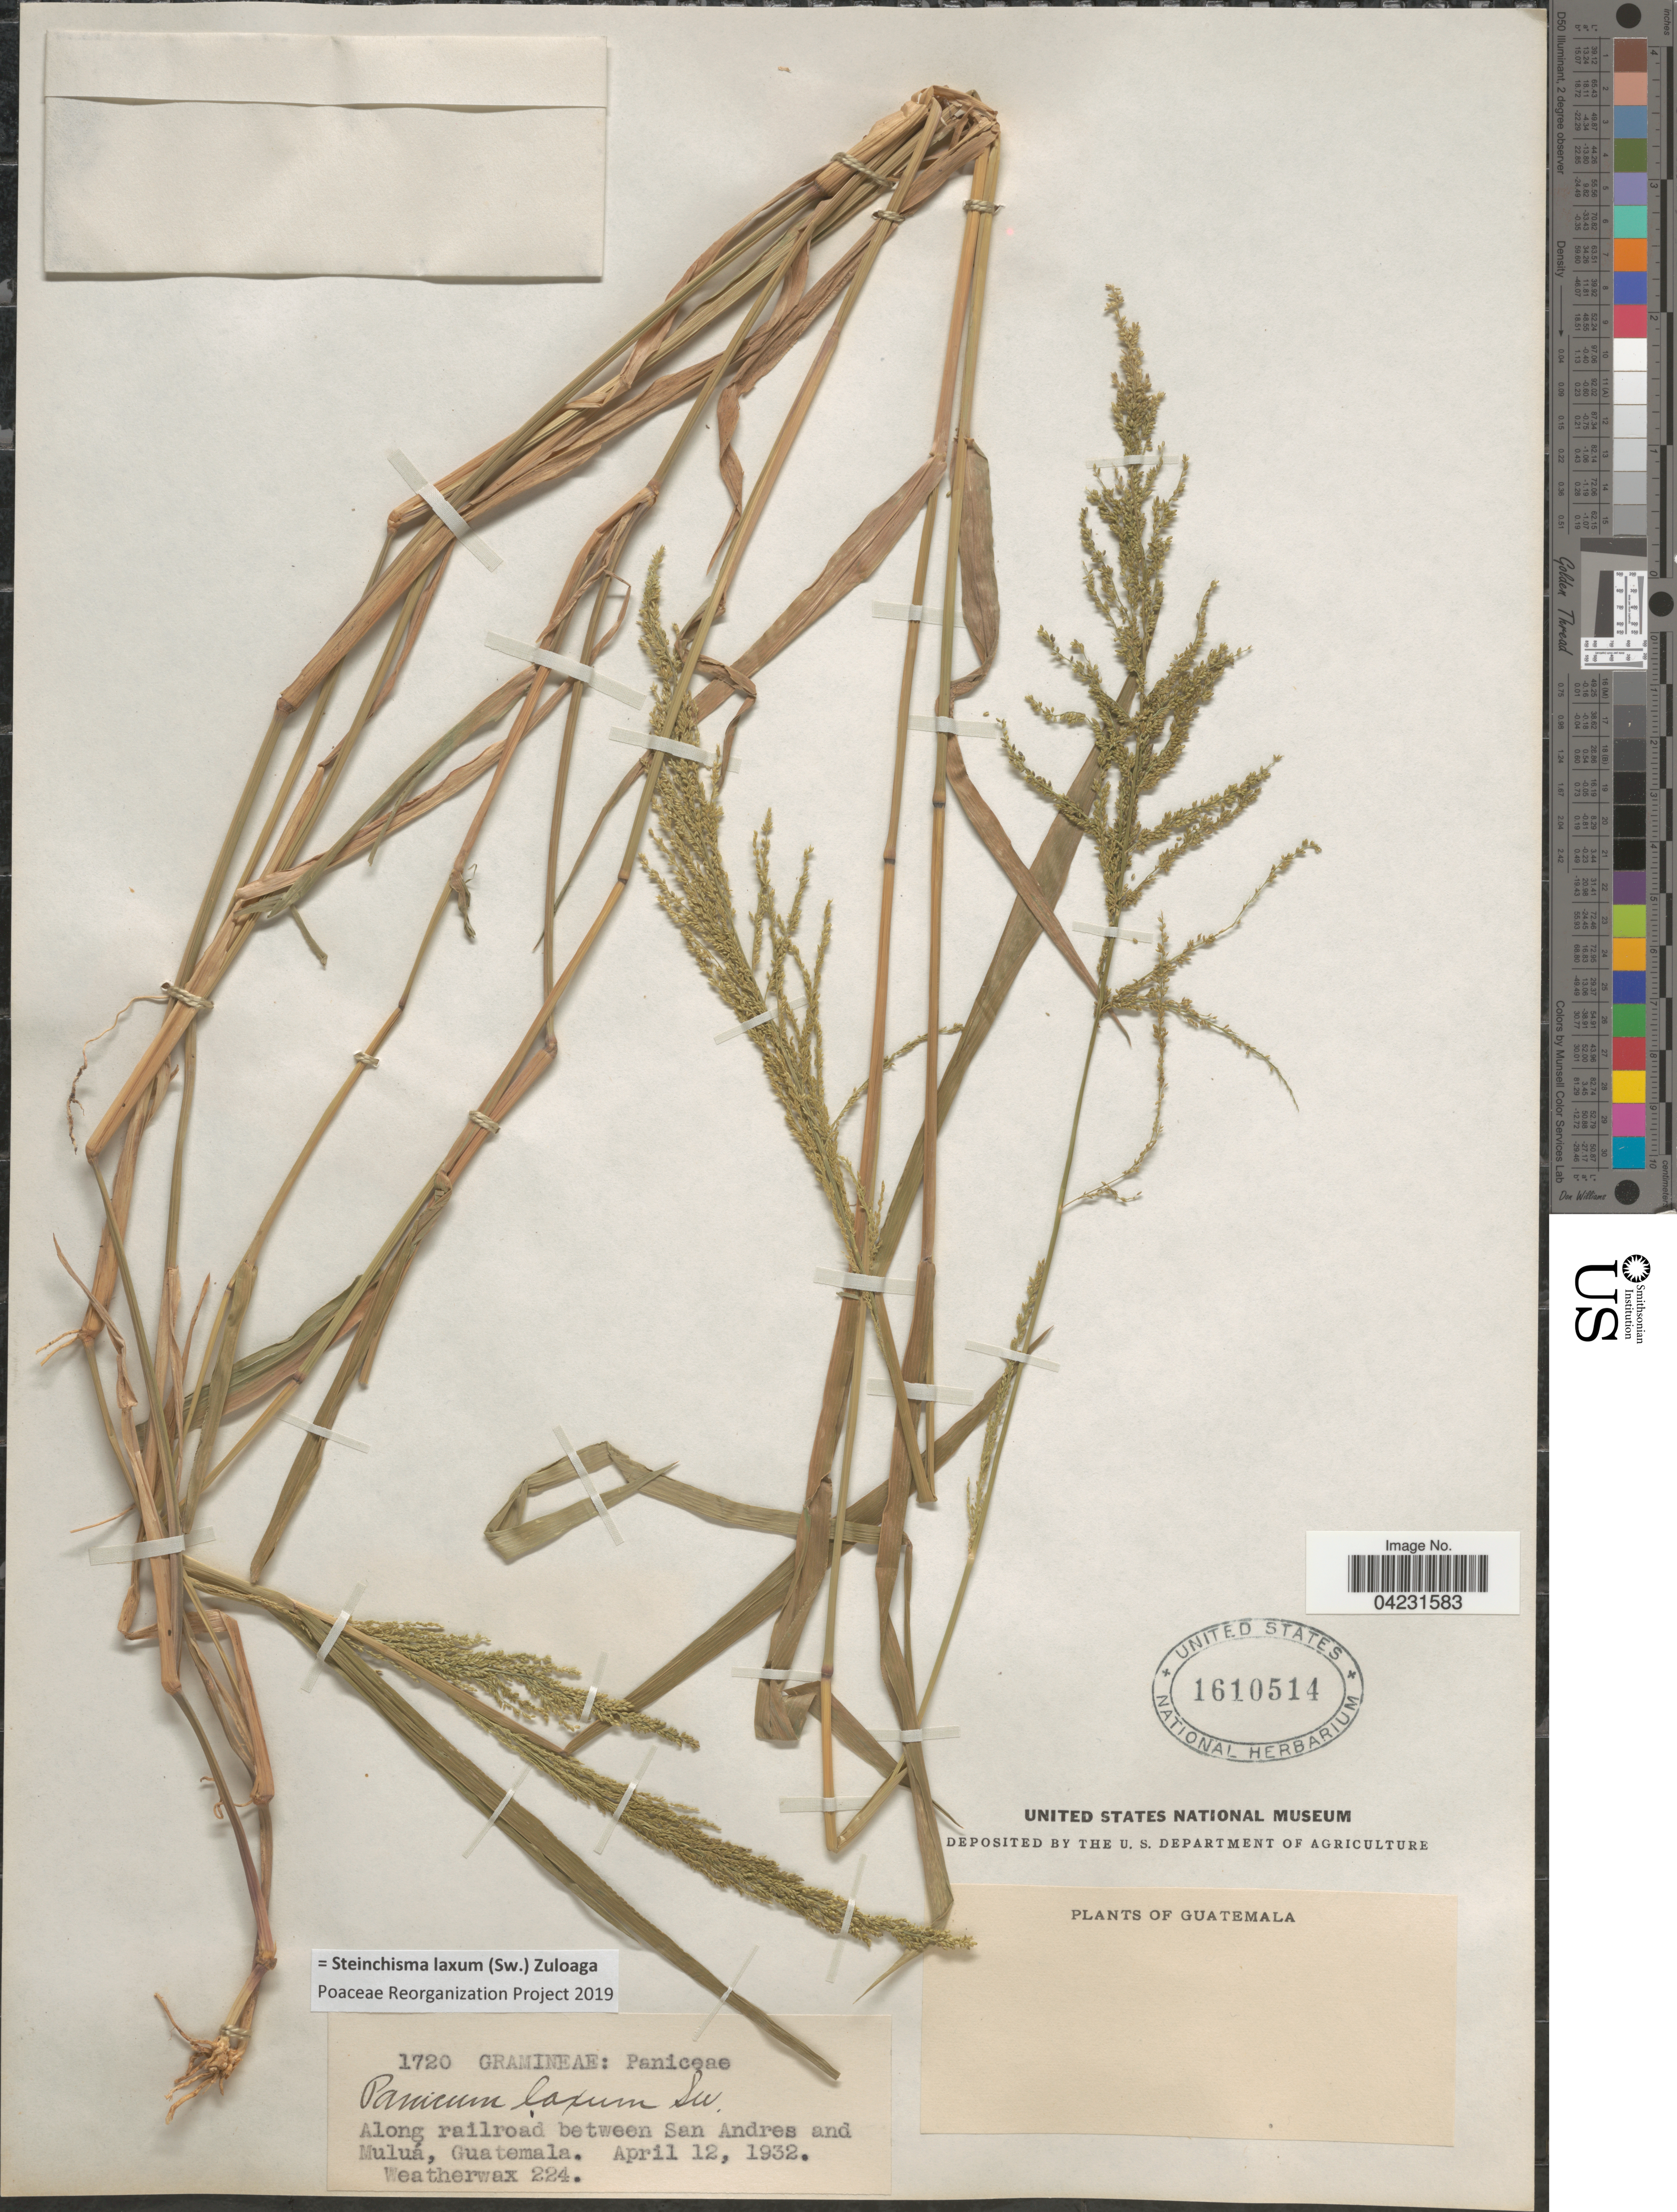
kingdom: Plantae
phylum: Tracheophyta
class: Liliopsida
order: Poales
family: Poaceae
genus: Steinchisma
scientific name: Steinchisma laxum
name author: (Sw.) Zuloaga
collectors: -. Weatherwax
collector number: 224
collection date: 1932-04-12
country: Guatemala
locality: Along railroad between San Andres and Muluá.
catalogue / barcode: US 1610514